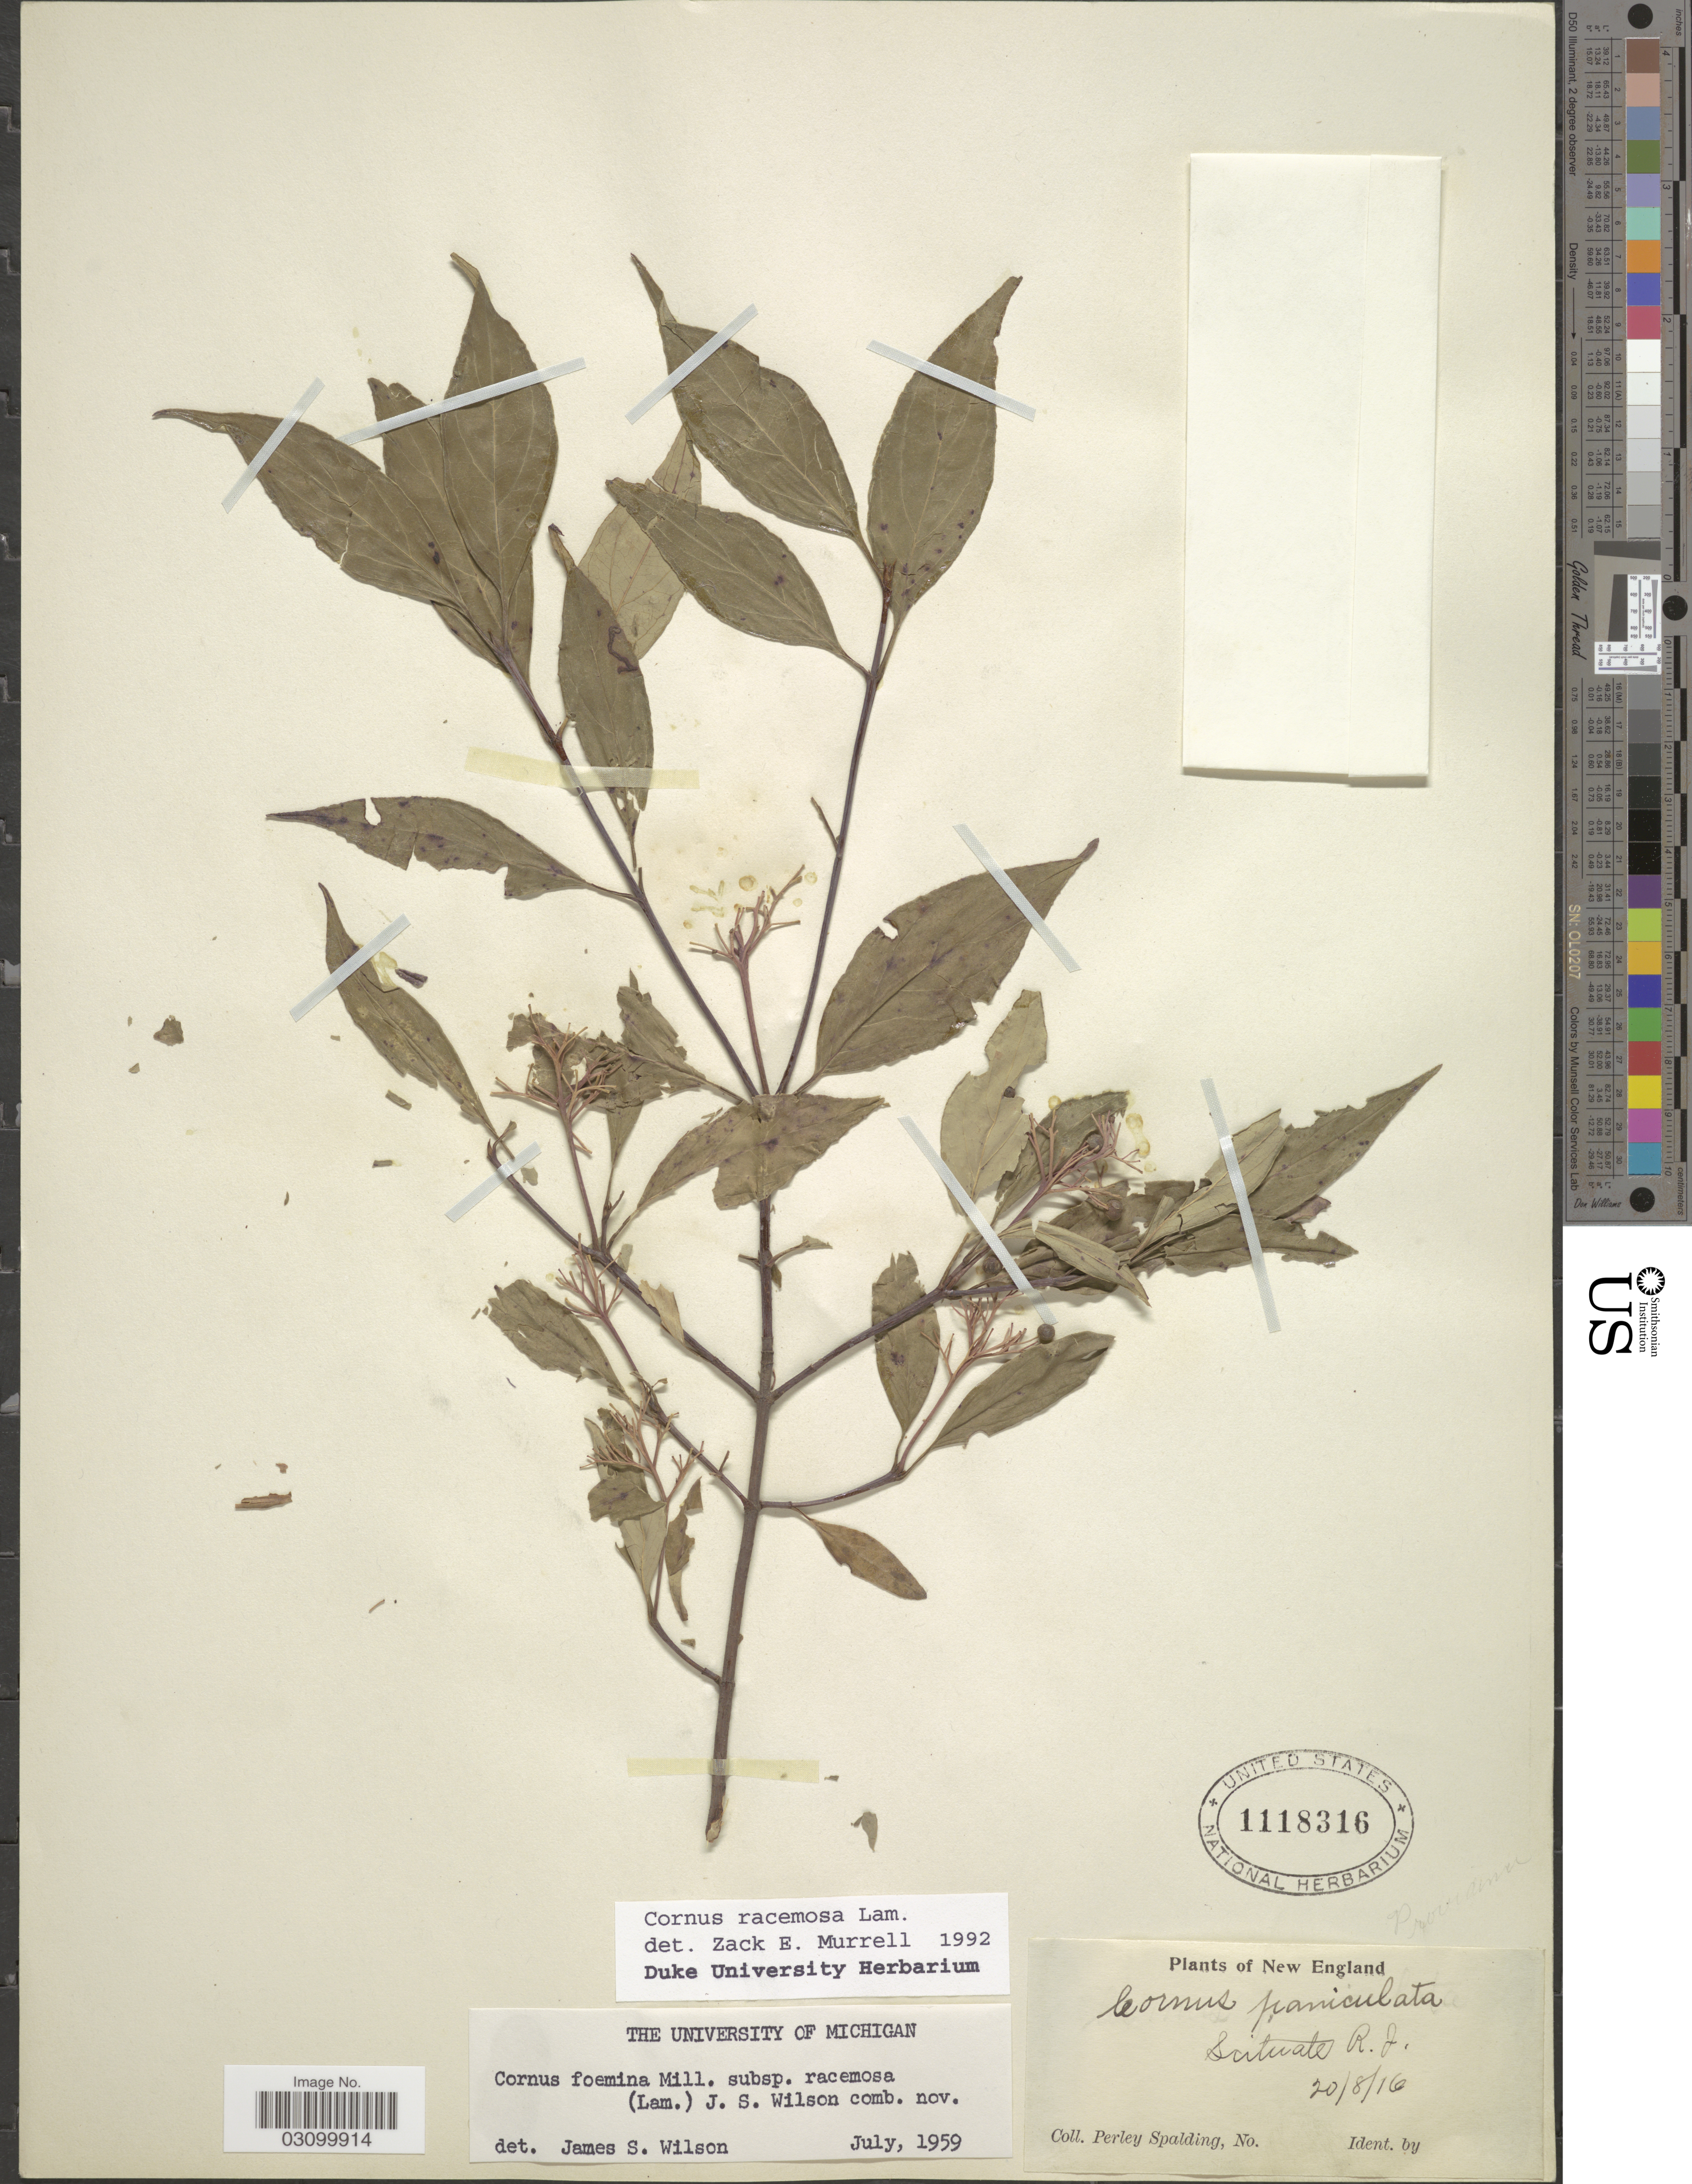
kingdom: Plantae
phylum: Tracheophyta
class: Magnoliopsida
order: Cornales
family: Cornaceae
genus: Cornus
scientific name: Cornus racemosa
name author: Lam.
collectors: P. Spalding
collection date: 1916-08-20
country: United States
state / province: Rhode Island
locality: New England. Scituate R.I.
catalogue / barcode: US 1118316